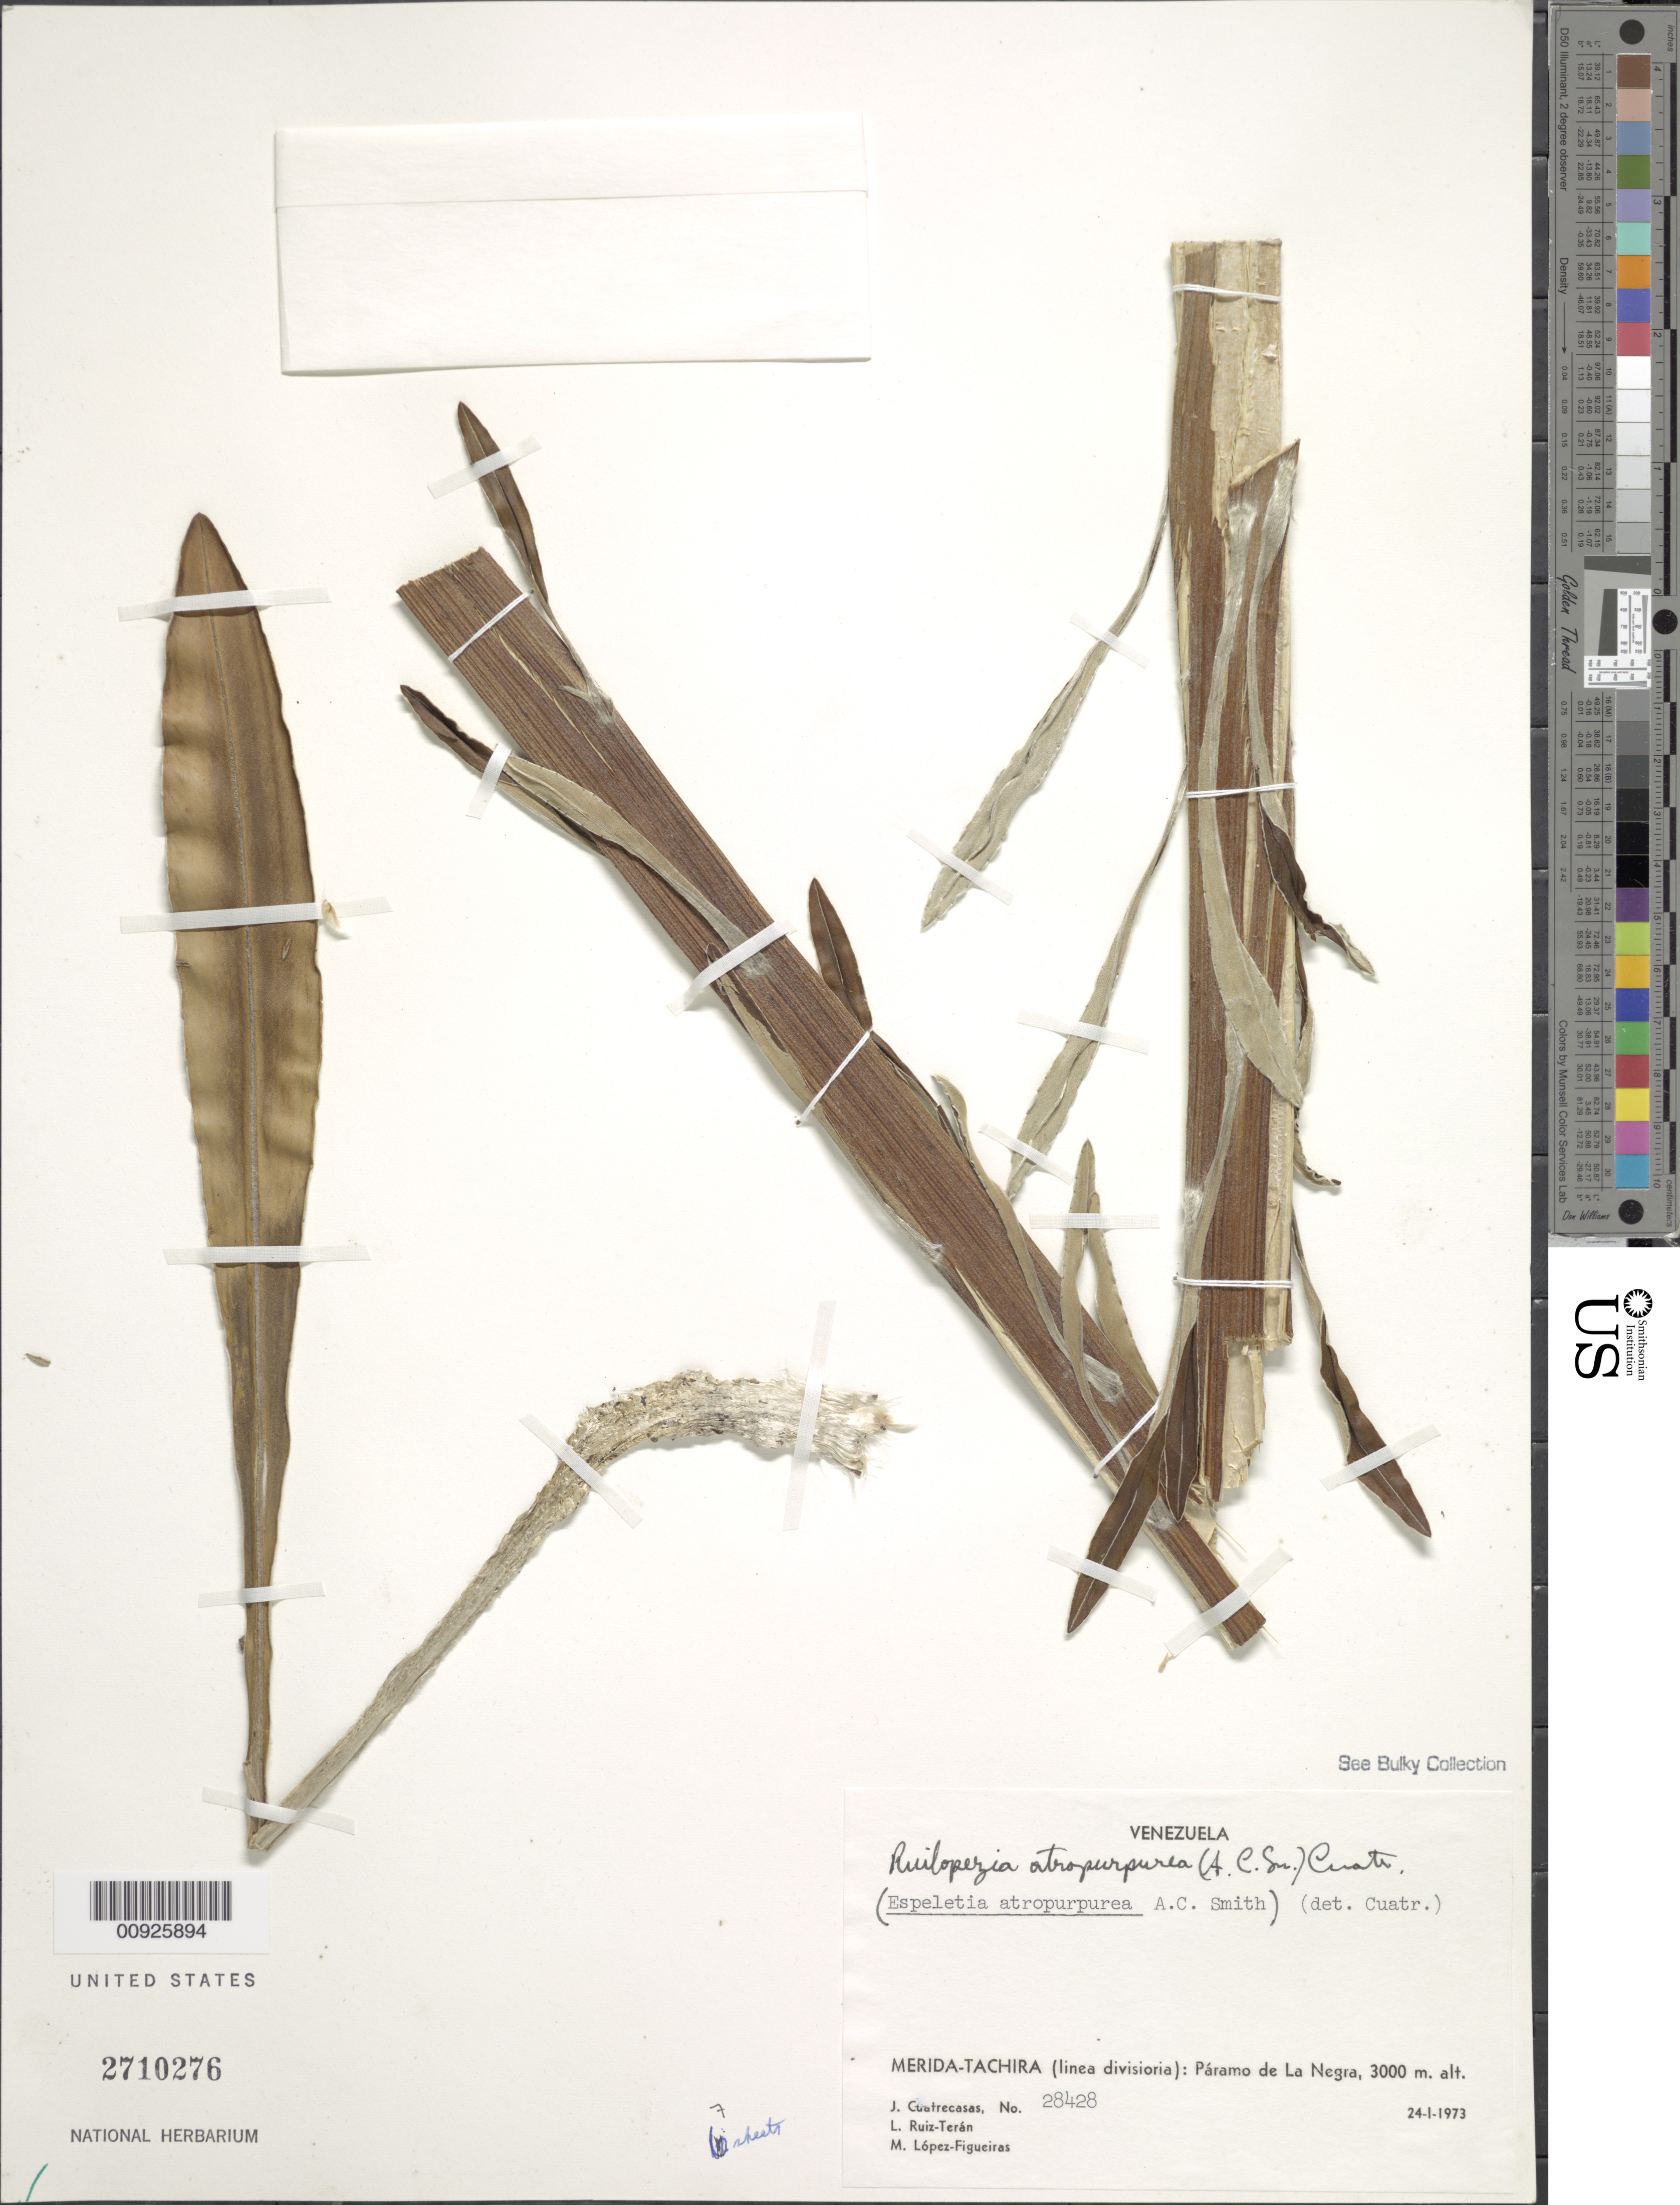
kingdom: Plantae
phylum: Tracheophyta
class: Magnoliopsida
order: Asterales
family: Asteraceae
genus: Ruilopezia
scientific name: Ruilopezia atropurpurea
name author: (A.C. Sm.) Cuatrec.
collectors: J. Cuatrecasas, L. E. Ruíz-Terán & M. López Figueiras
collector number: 28428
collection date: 1973-01-24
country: Venezuela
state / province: Mérida / Tachira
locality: P. de la Negra. Línea divisoria entre Táchira y Mérida.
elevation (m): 3000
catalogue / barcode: US 2710276'